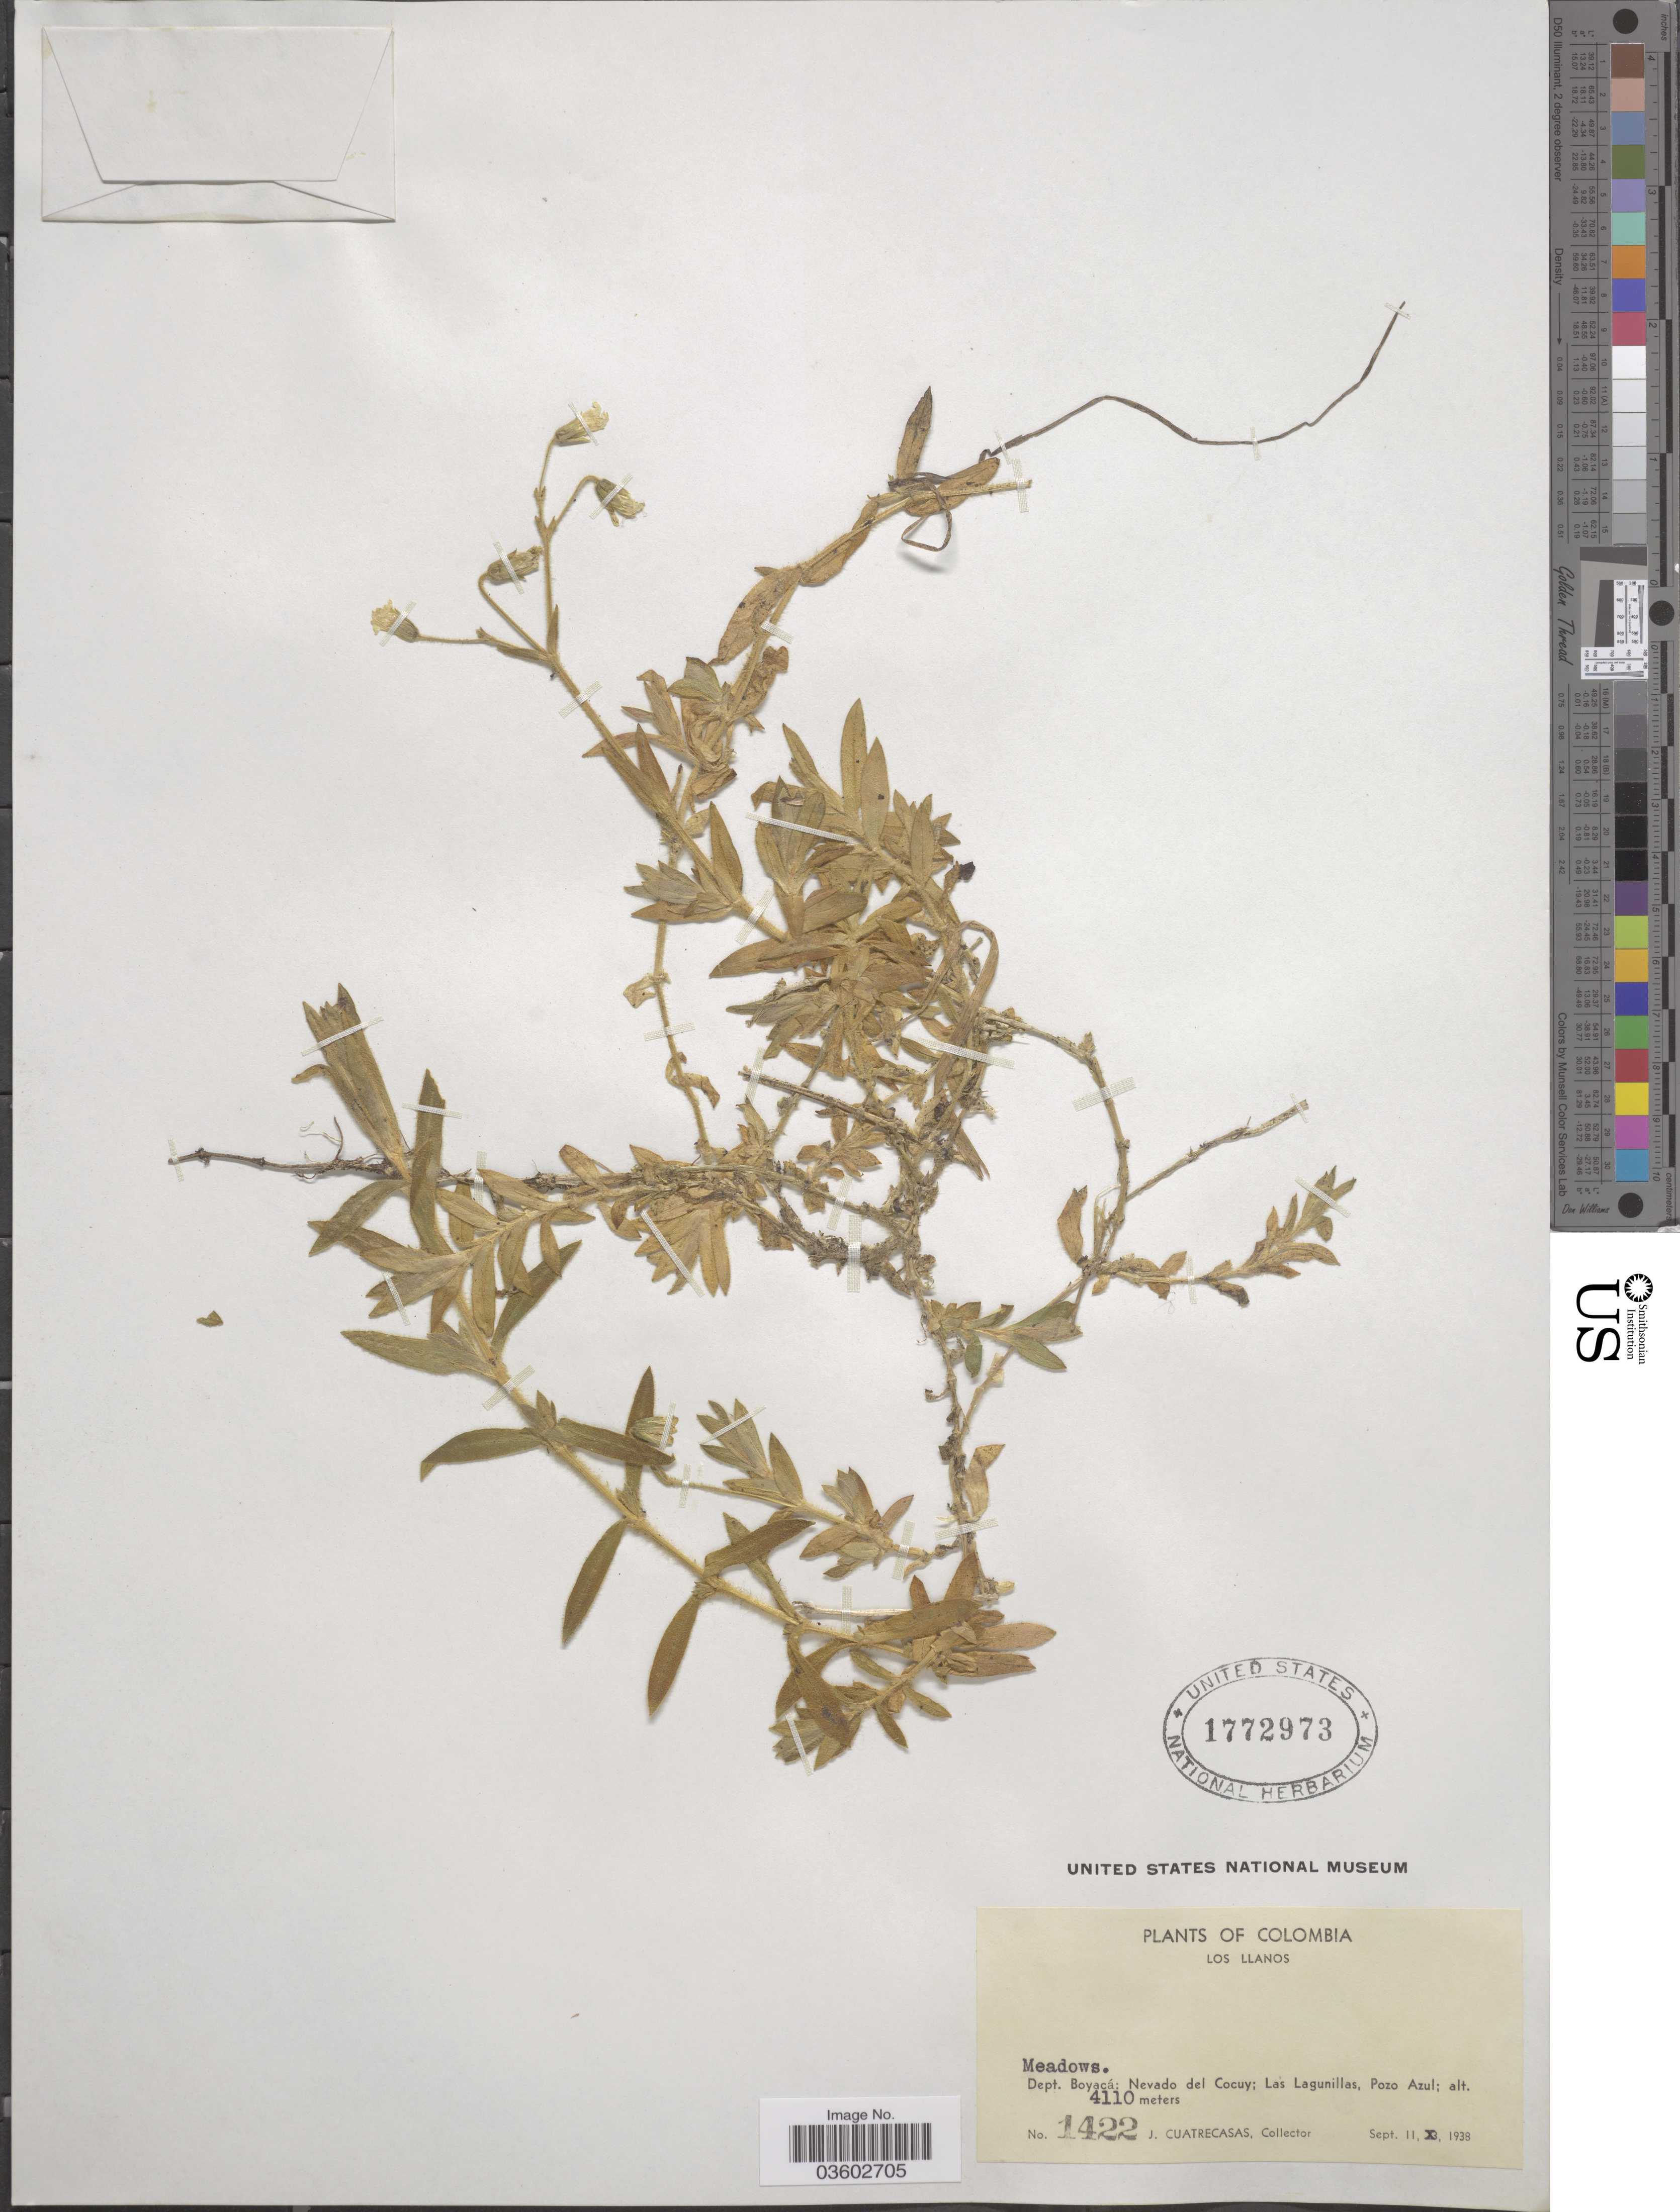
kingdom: Plantae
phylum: Tracheophyta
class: Magnoliopsida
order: Caryophyllales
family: Caryophyllaceae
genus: Cerastium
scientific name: Cerastium sp.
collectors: J. Cuatrecasas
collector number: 1422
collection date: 1938-09-11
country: Colombia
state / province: Boyacá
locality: Los Llanos. Dept. Boyacá: Nevado del Cocuy; Las Lagunillas, Pozo Azul.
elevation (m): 4110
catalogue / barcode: US 1772973